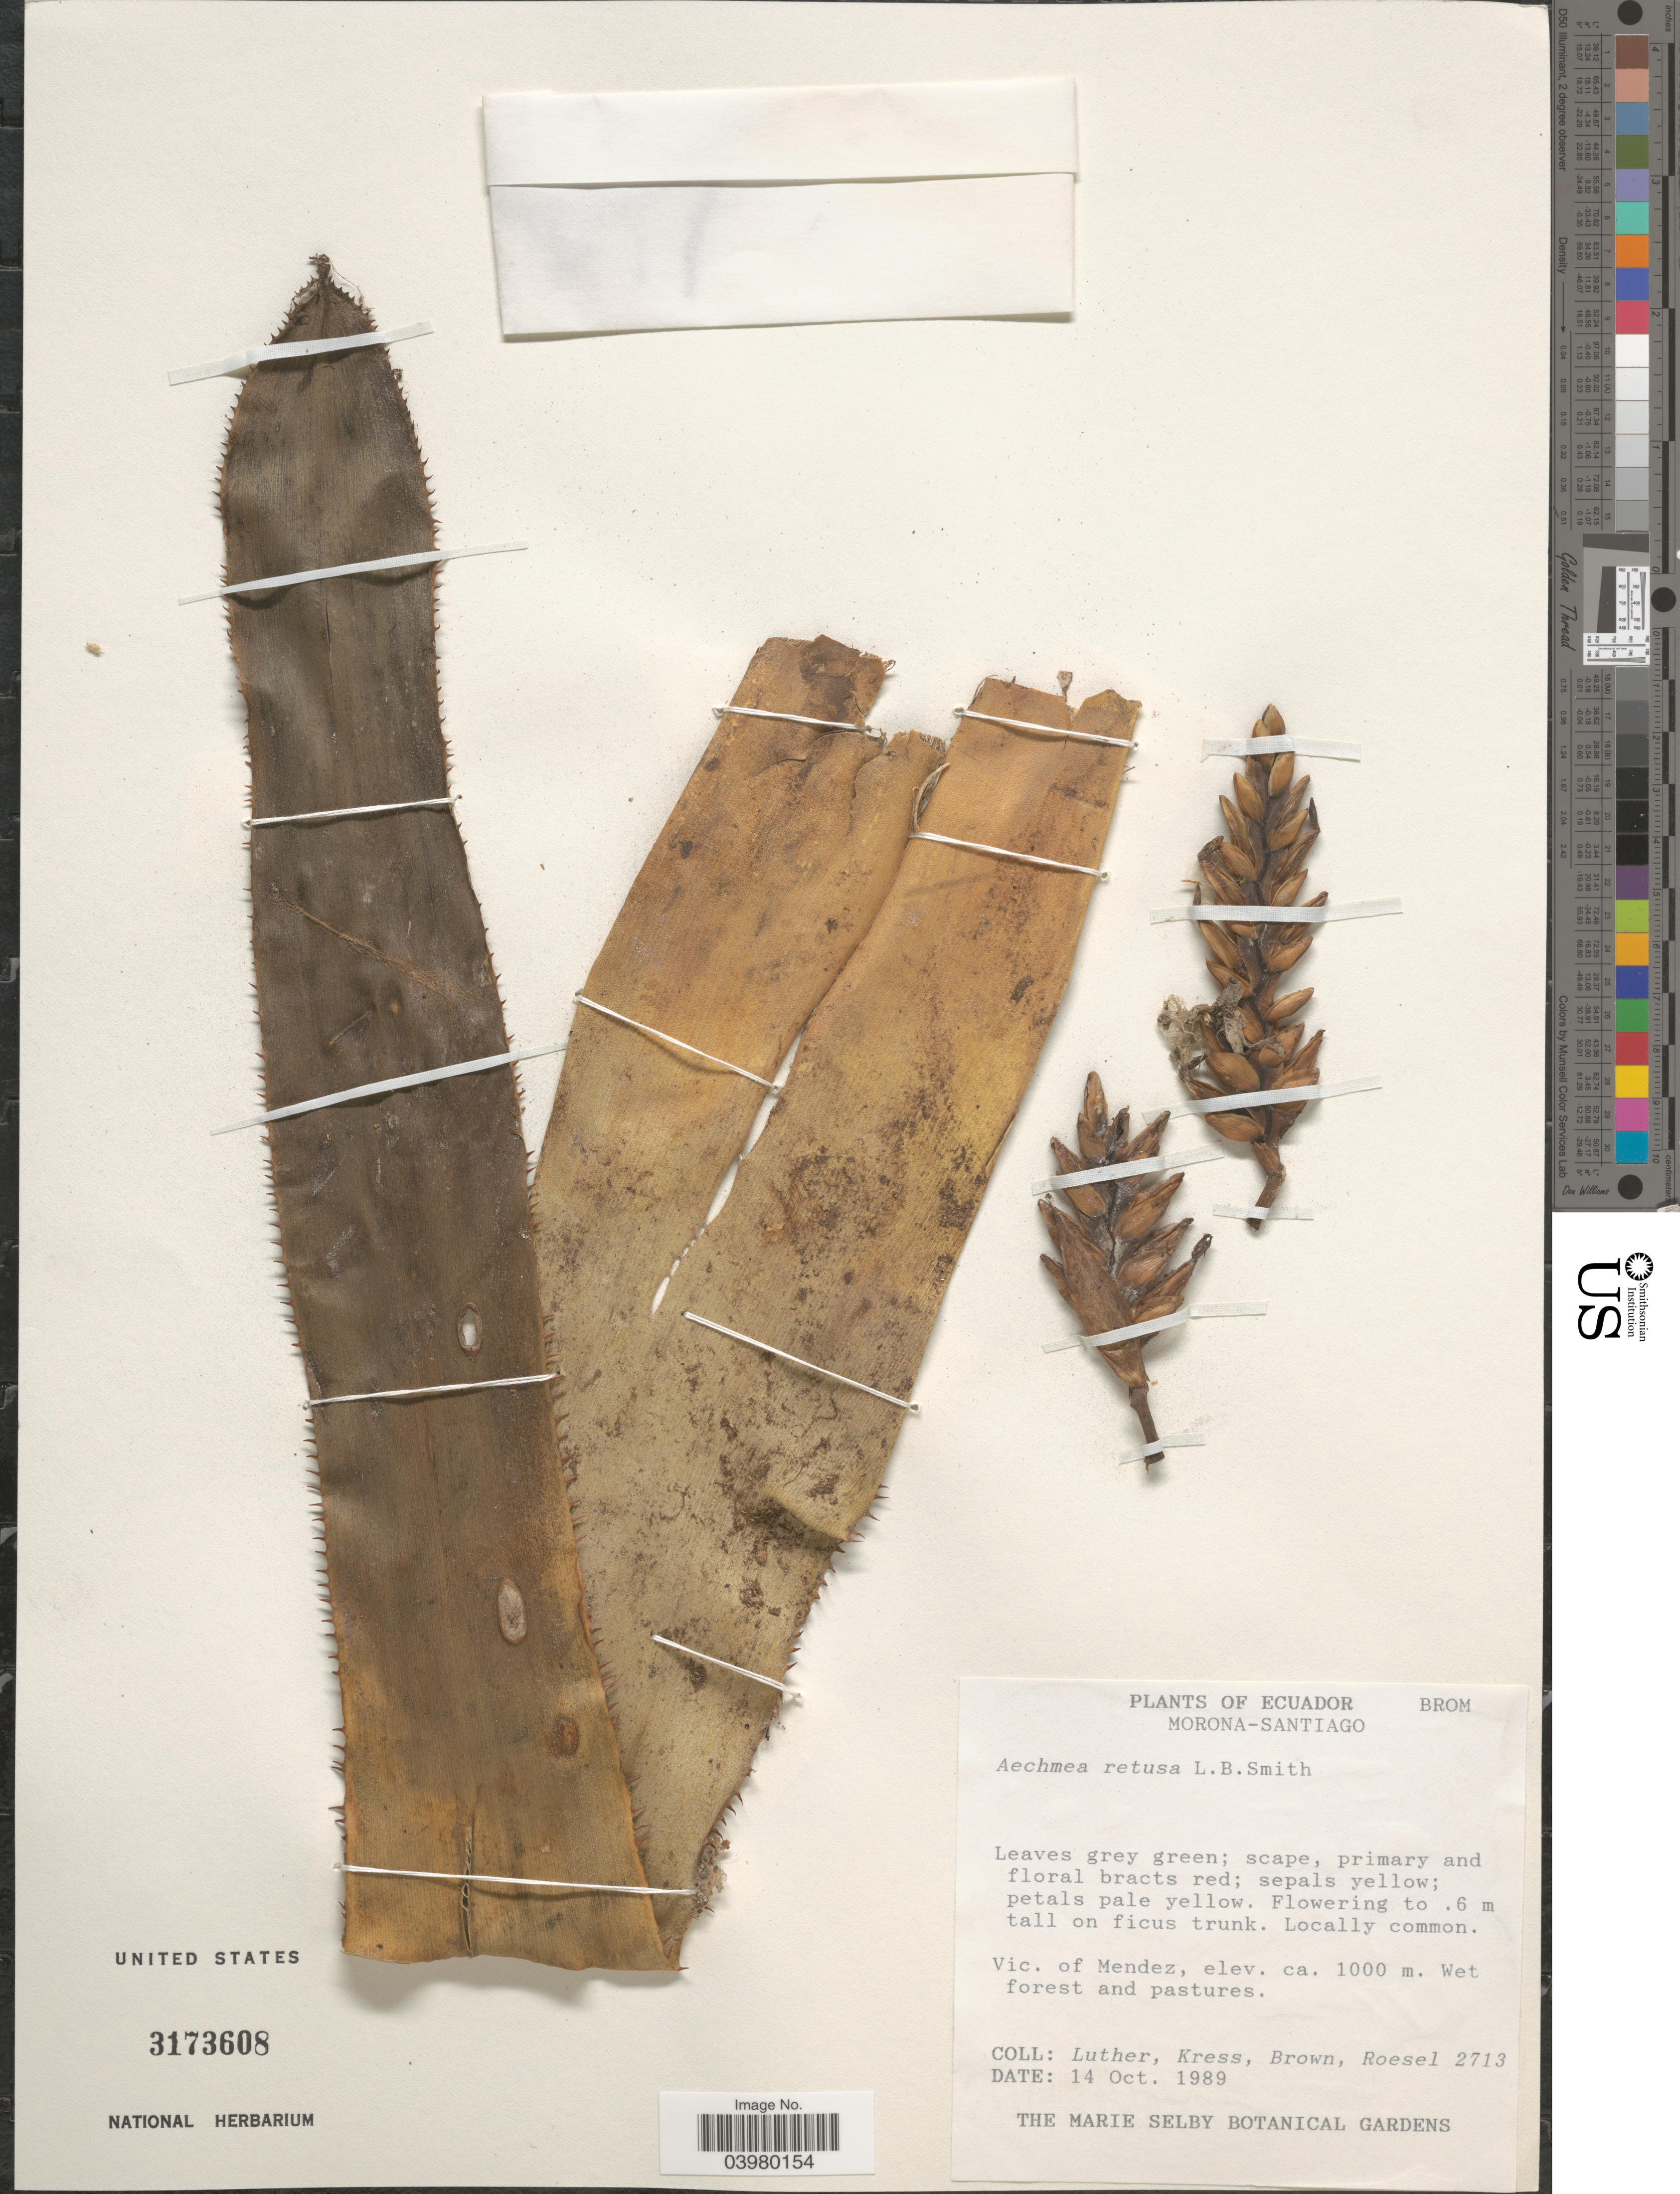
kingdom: Plantae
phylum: Tracheophyta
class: Liliopsida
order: Poales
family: Bromeliaceae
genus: Aechmea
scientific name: Aechmea retusa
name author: L.B. Sm.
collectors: -- Luther, -- Kress, -- Brown & Roesel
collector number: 2713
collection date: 1989-10-14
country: Ecuador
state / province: Morona-Santiago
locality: Vic. of Mendez, Wet forest and pastures.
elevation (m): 1000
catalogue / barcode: US 3173608